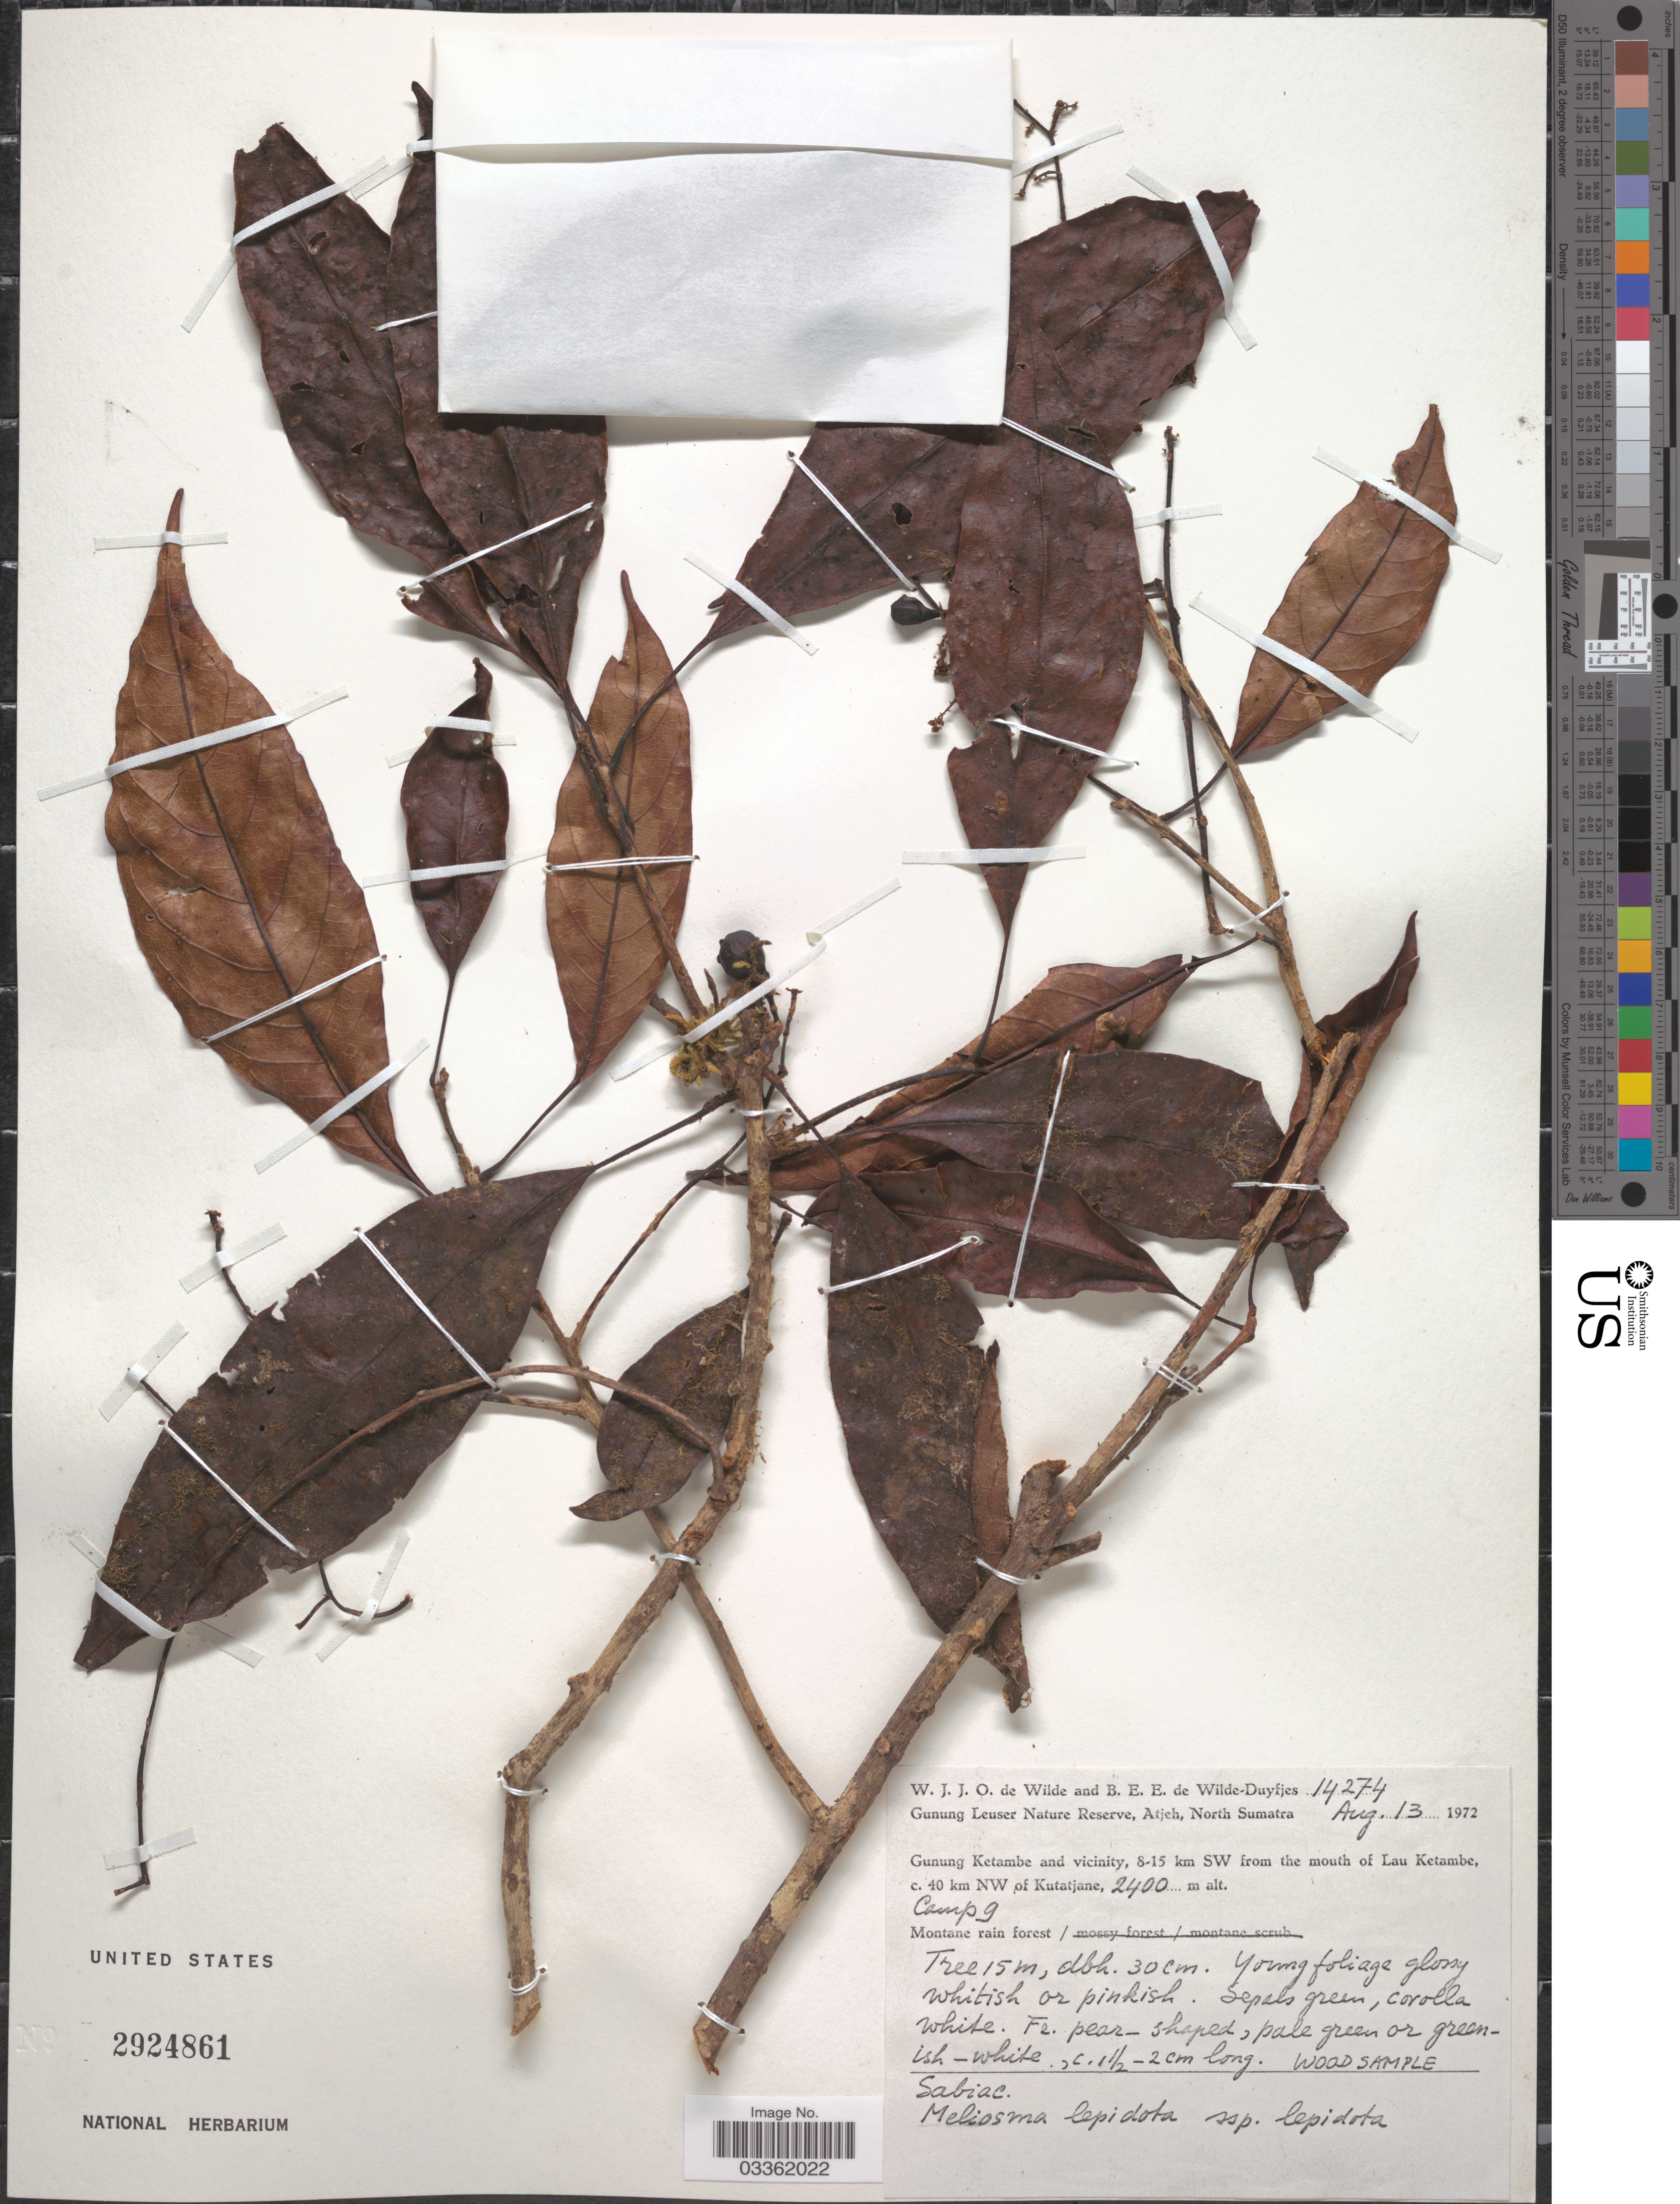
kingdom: Plantae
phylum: Tracheophyta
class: Magnoliopsida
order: Proteales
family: Sabiaceae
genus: Meliosma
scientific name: Meliosma lepidota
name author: Blume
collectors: W. J. de Wilde & B. E. de Wilde-Duyfjes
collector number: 14274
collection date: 1972-08-13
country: Indonesia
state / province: Sumatra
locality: Gunung Leuser Nature Reserve, Atjeh, North Sumatra. Gunung Ketambe and vicinity, 8-15 km SW from the mouth of Lau Ketambe, c. 40 km NW of Kutatjane. Camp 9.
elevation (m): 2400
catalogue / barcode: US 2924861